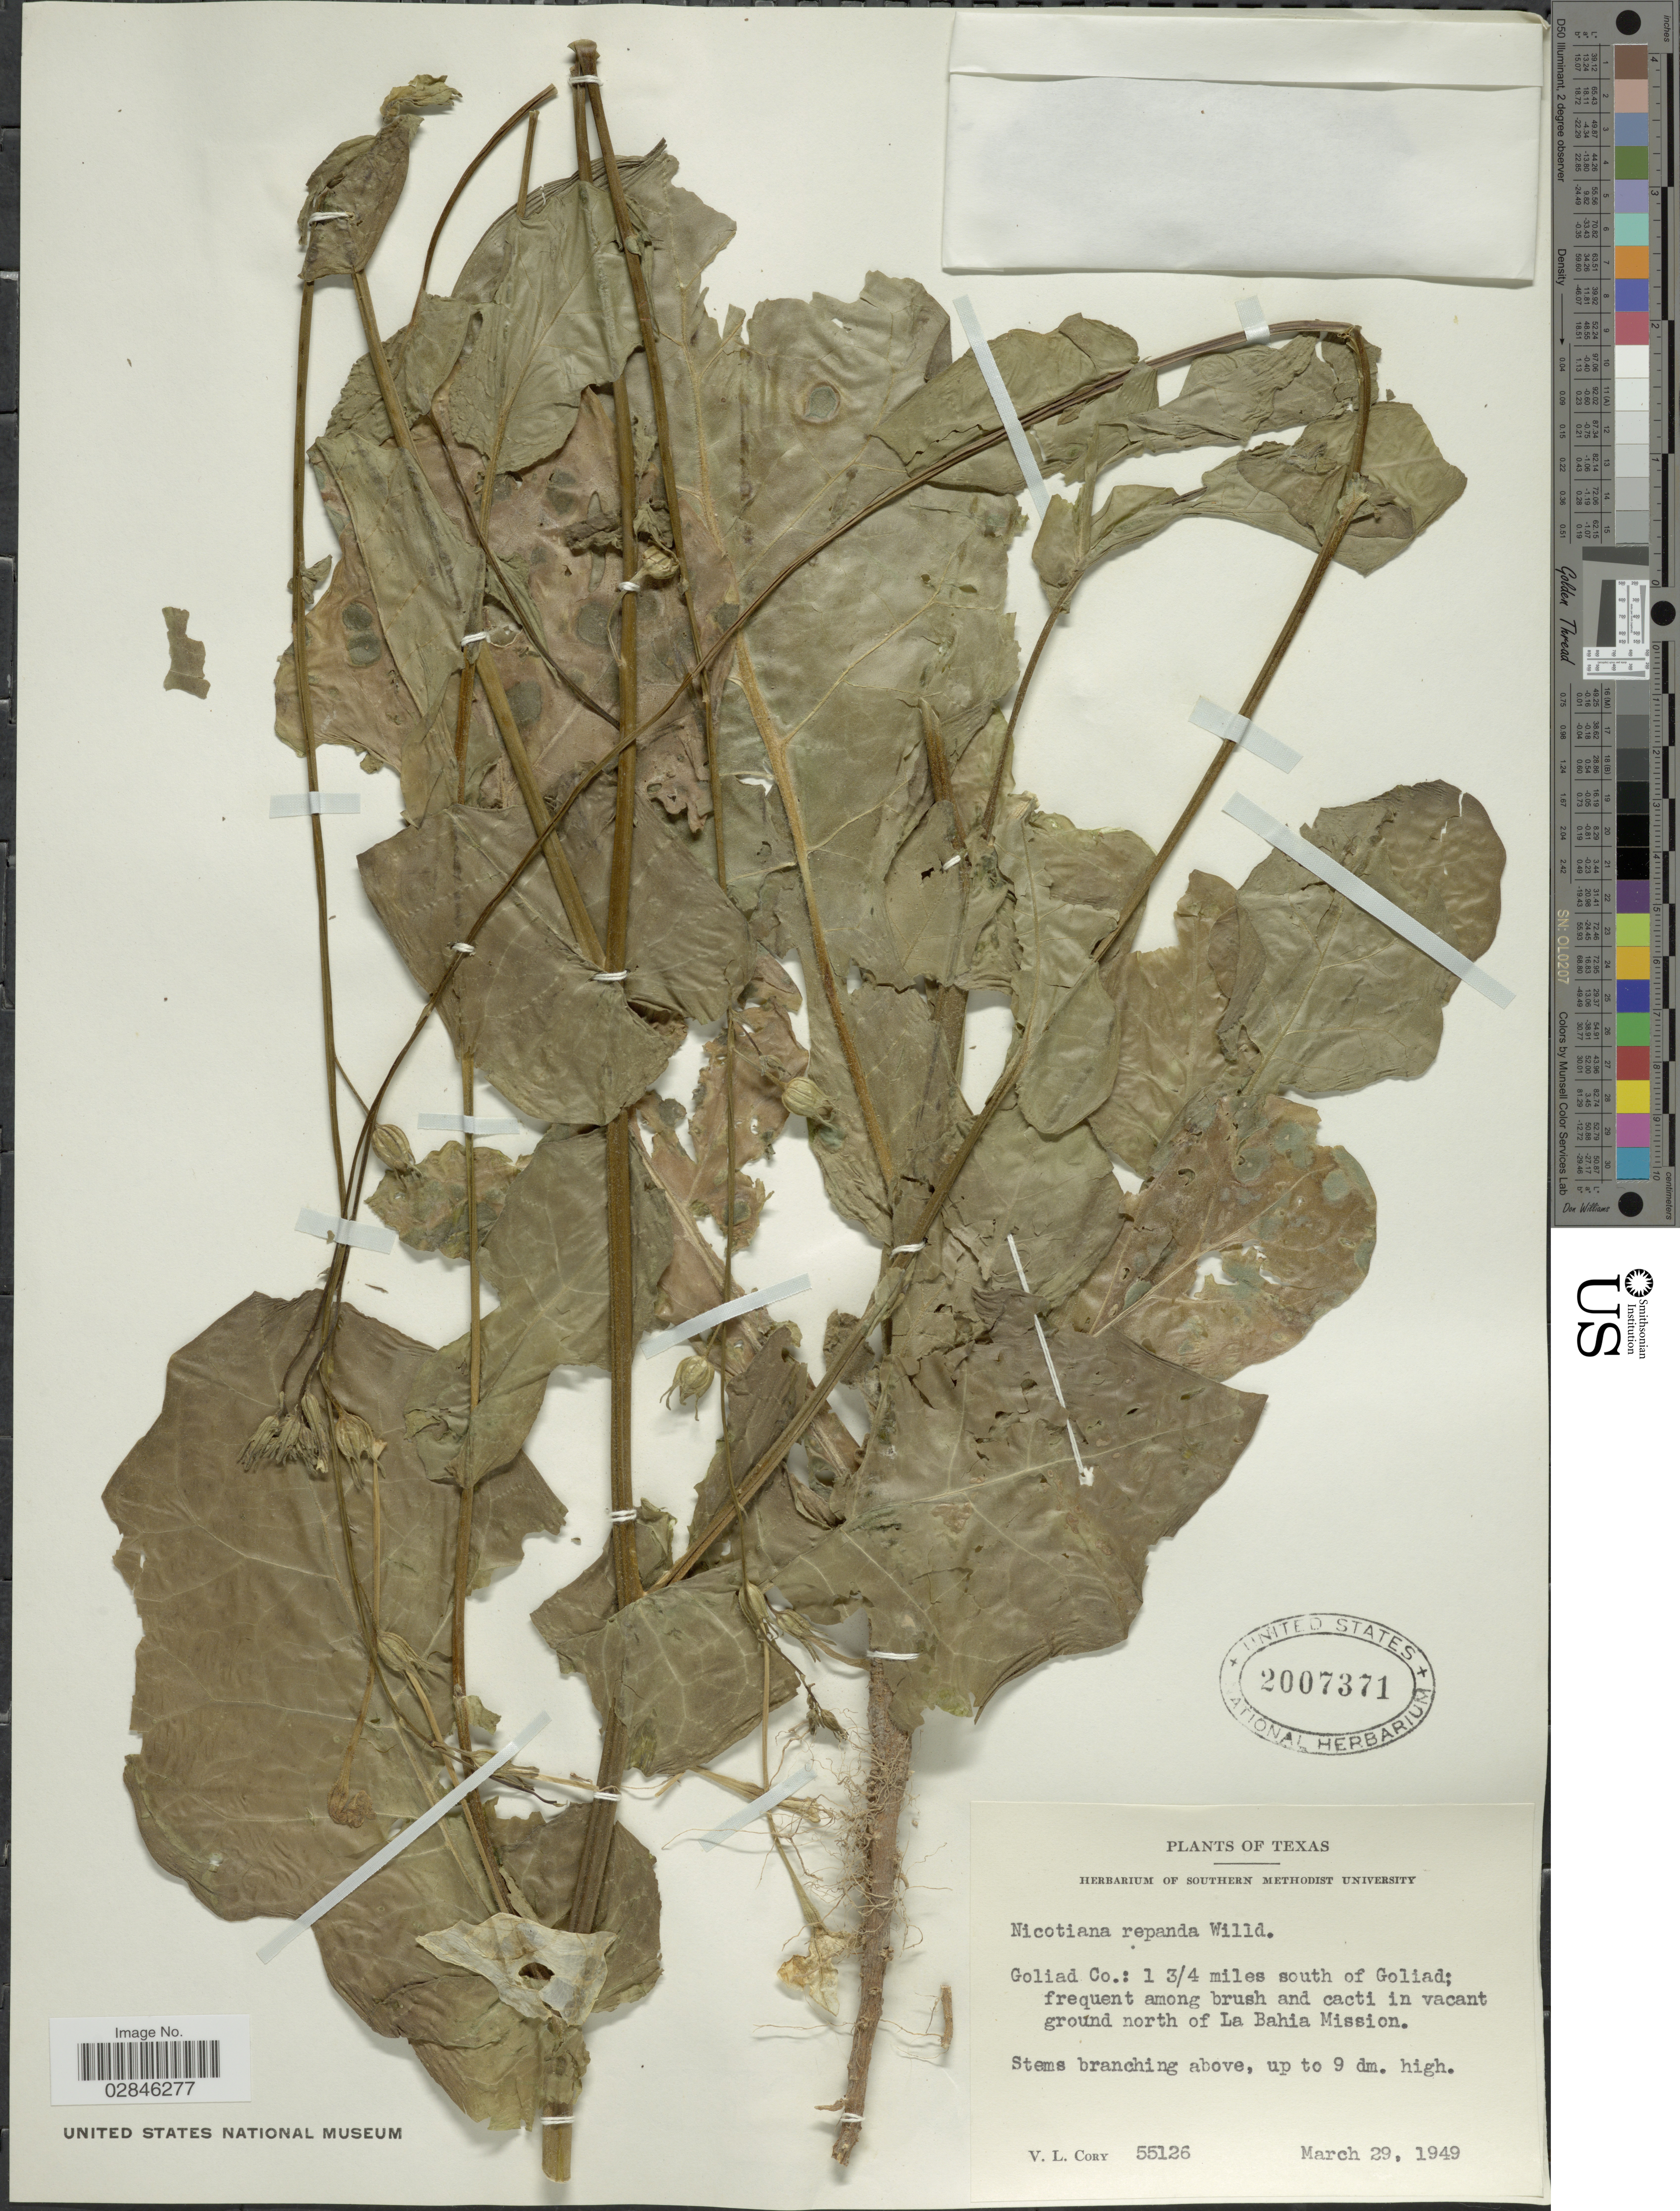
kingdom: Plantae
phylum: Tracheophyta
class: Magnoliopsida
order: Solanales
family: Solanaceae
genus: Nicotiana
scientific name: Nicotiana repanda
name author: Willd. ex Lehm.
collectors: V. Cory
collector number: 55126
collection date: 1949-03-29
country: United States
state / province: Texas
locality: Goliad Co.: 1 3/4 miles south of Goliad; north of La Bahia Mission.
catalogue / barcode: US 2007371